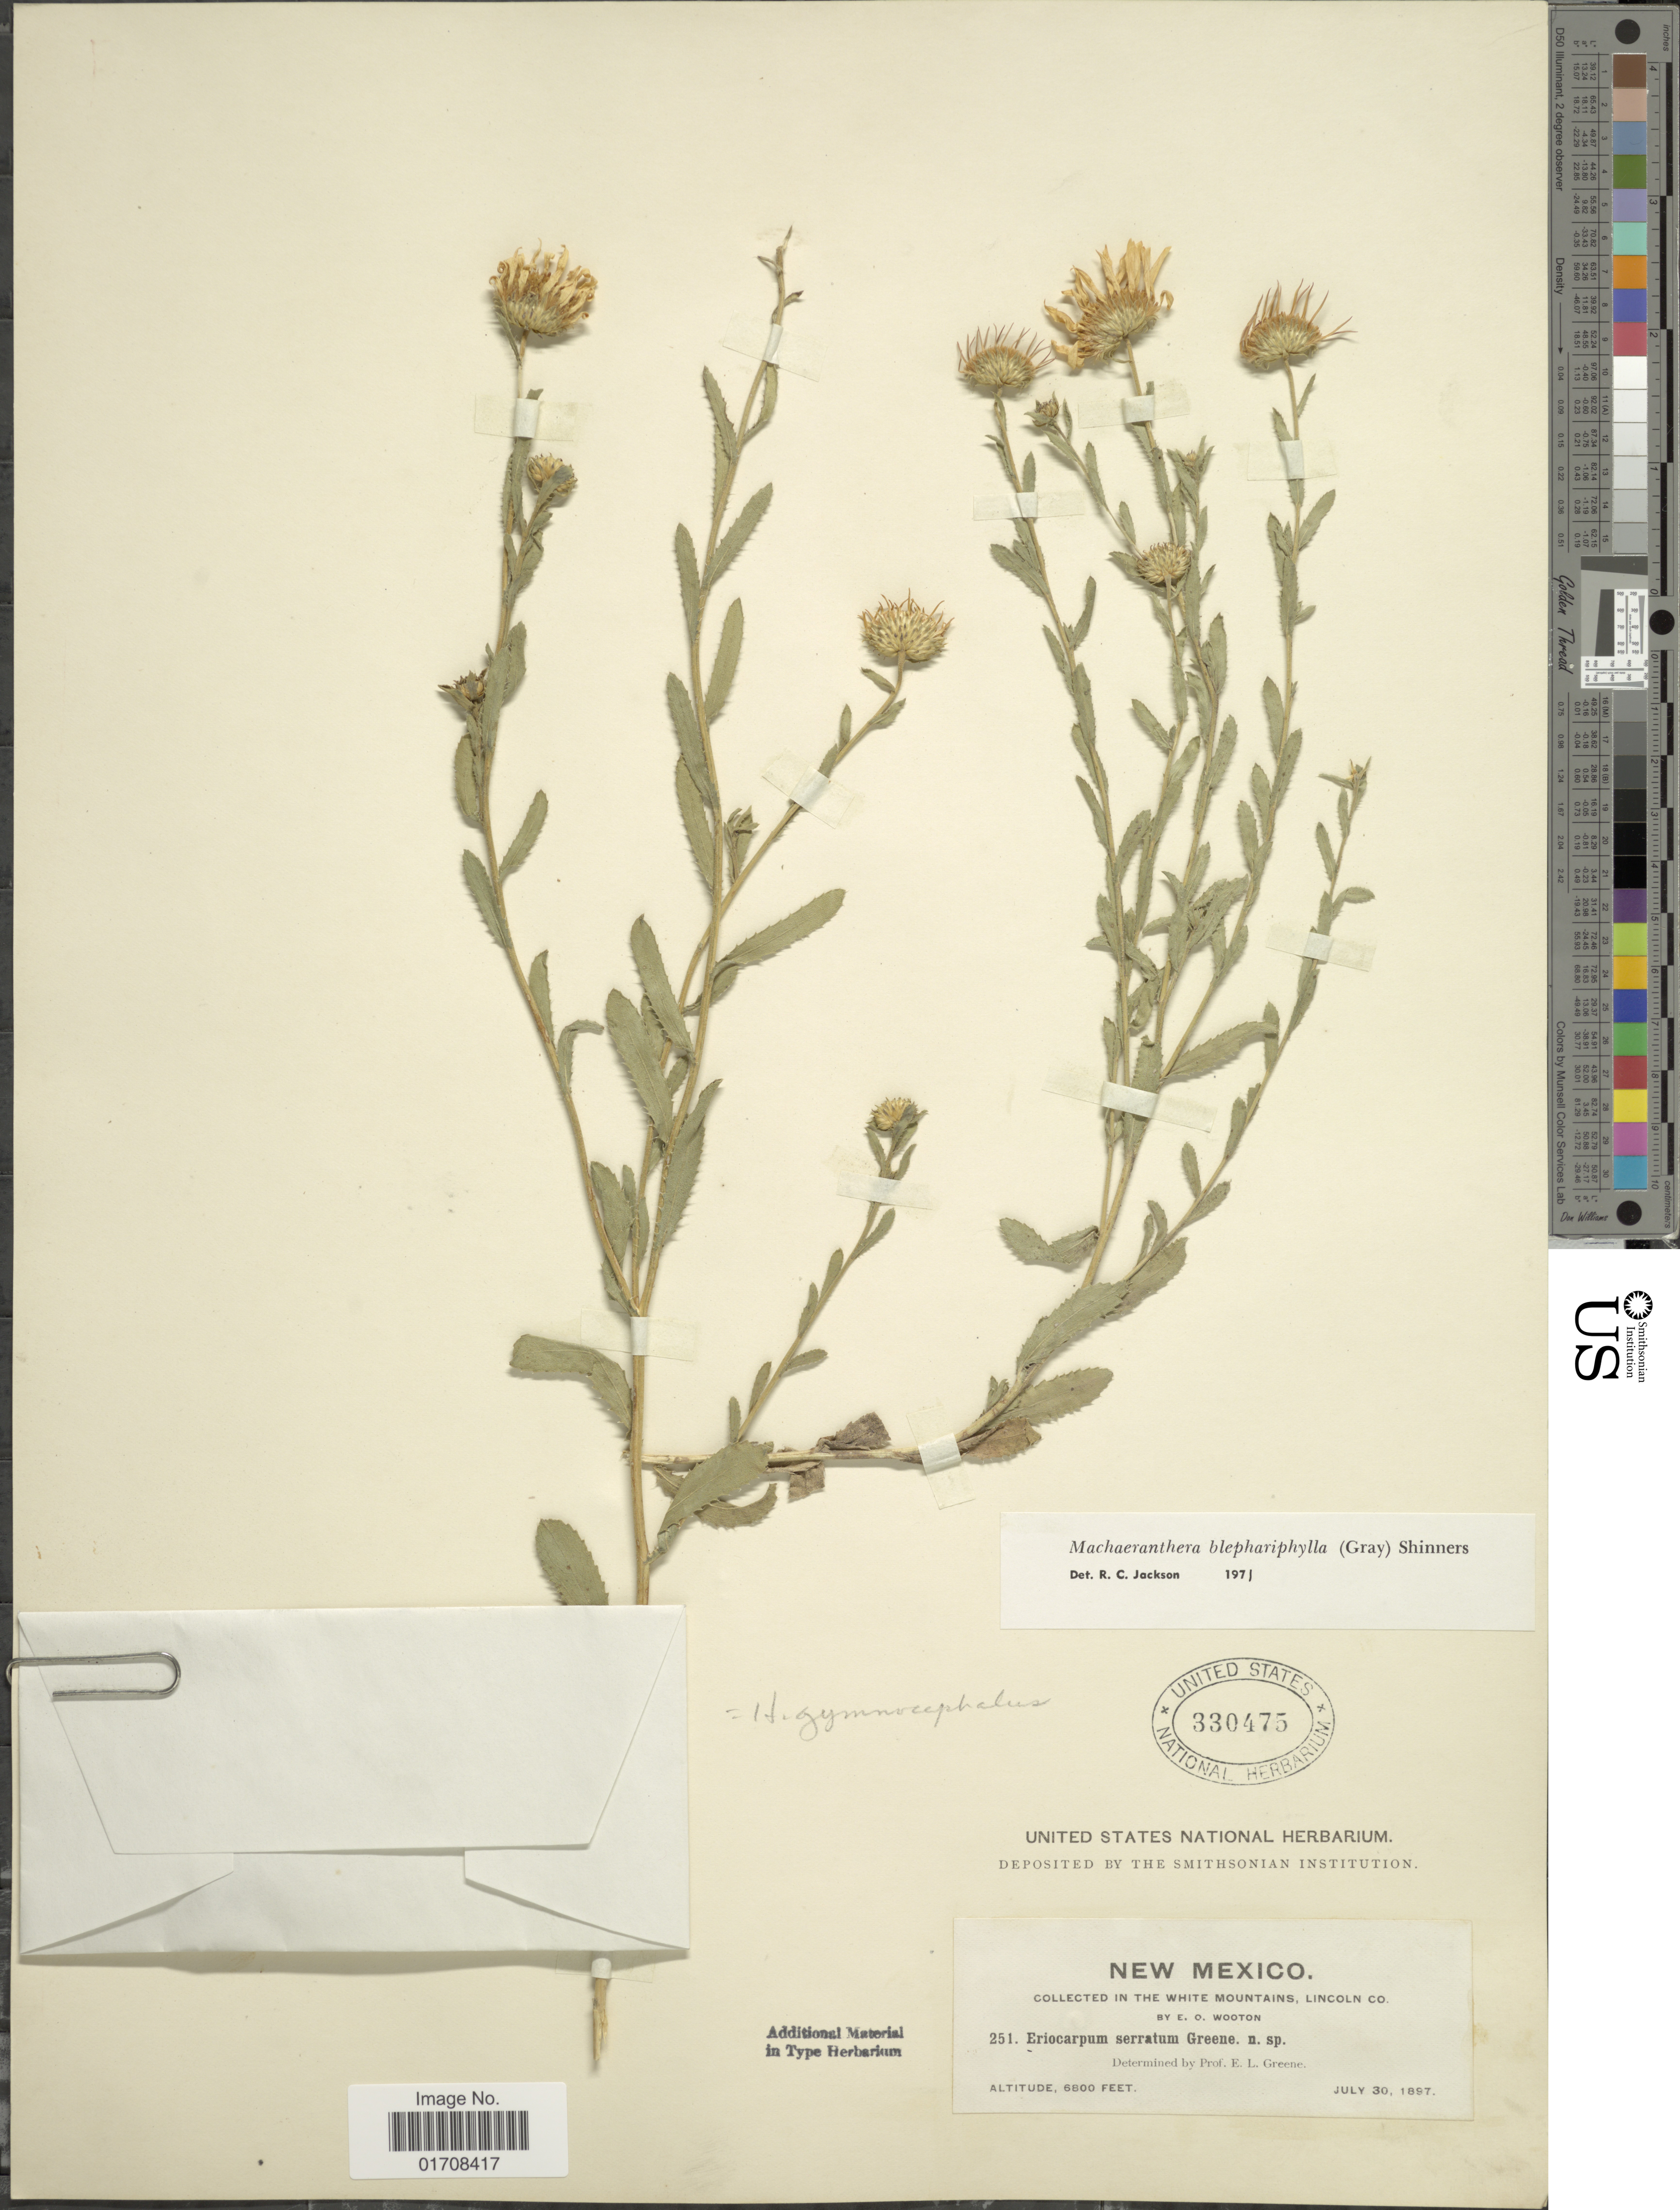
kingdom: Plantae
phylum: Tracheophyta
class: Magnoliopsida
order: Asterales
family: Asteraceae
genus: Machaeranthera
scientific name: Machaeranthera blephariphylla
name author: (A. Gray) Shinners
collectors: E. O. Wooton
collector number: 251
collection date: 1897-07-30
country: United States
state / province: New Mexico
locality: White Mountains, Lincoln Co.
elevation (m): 2073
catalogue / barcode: US 330475